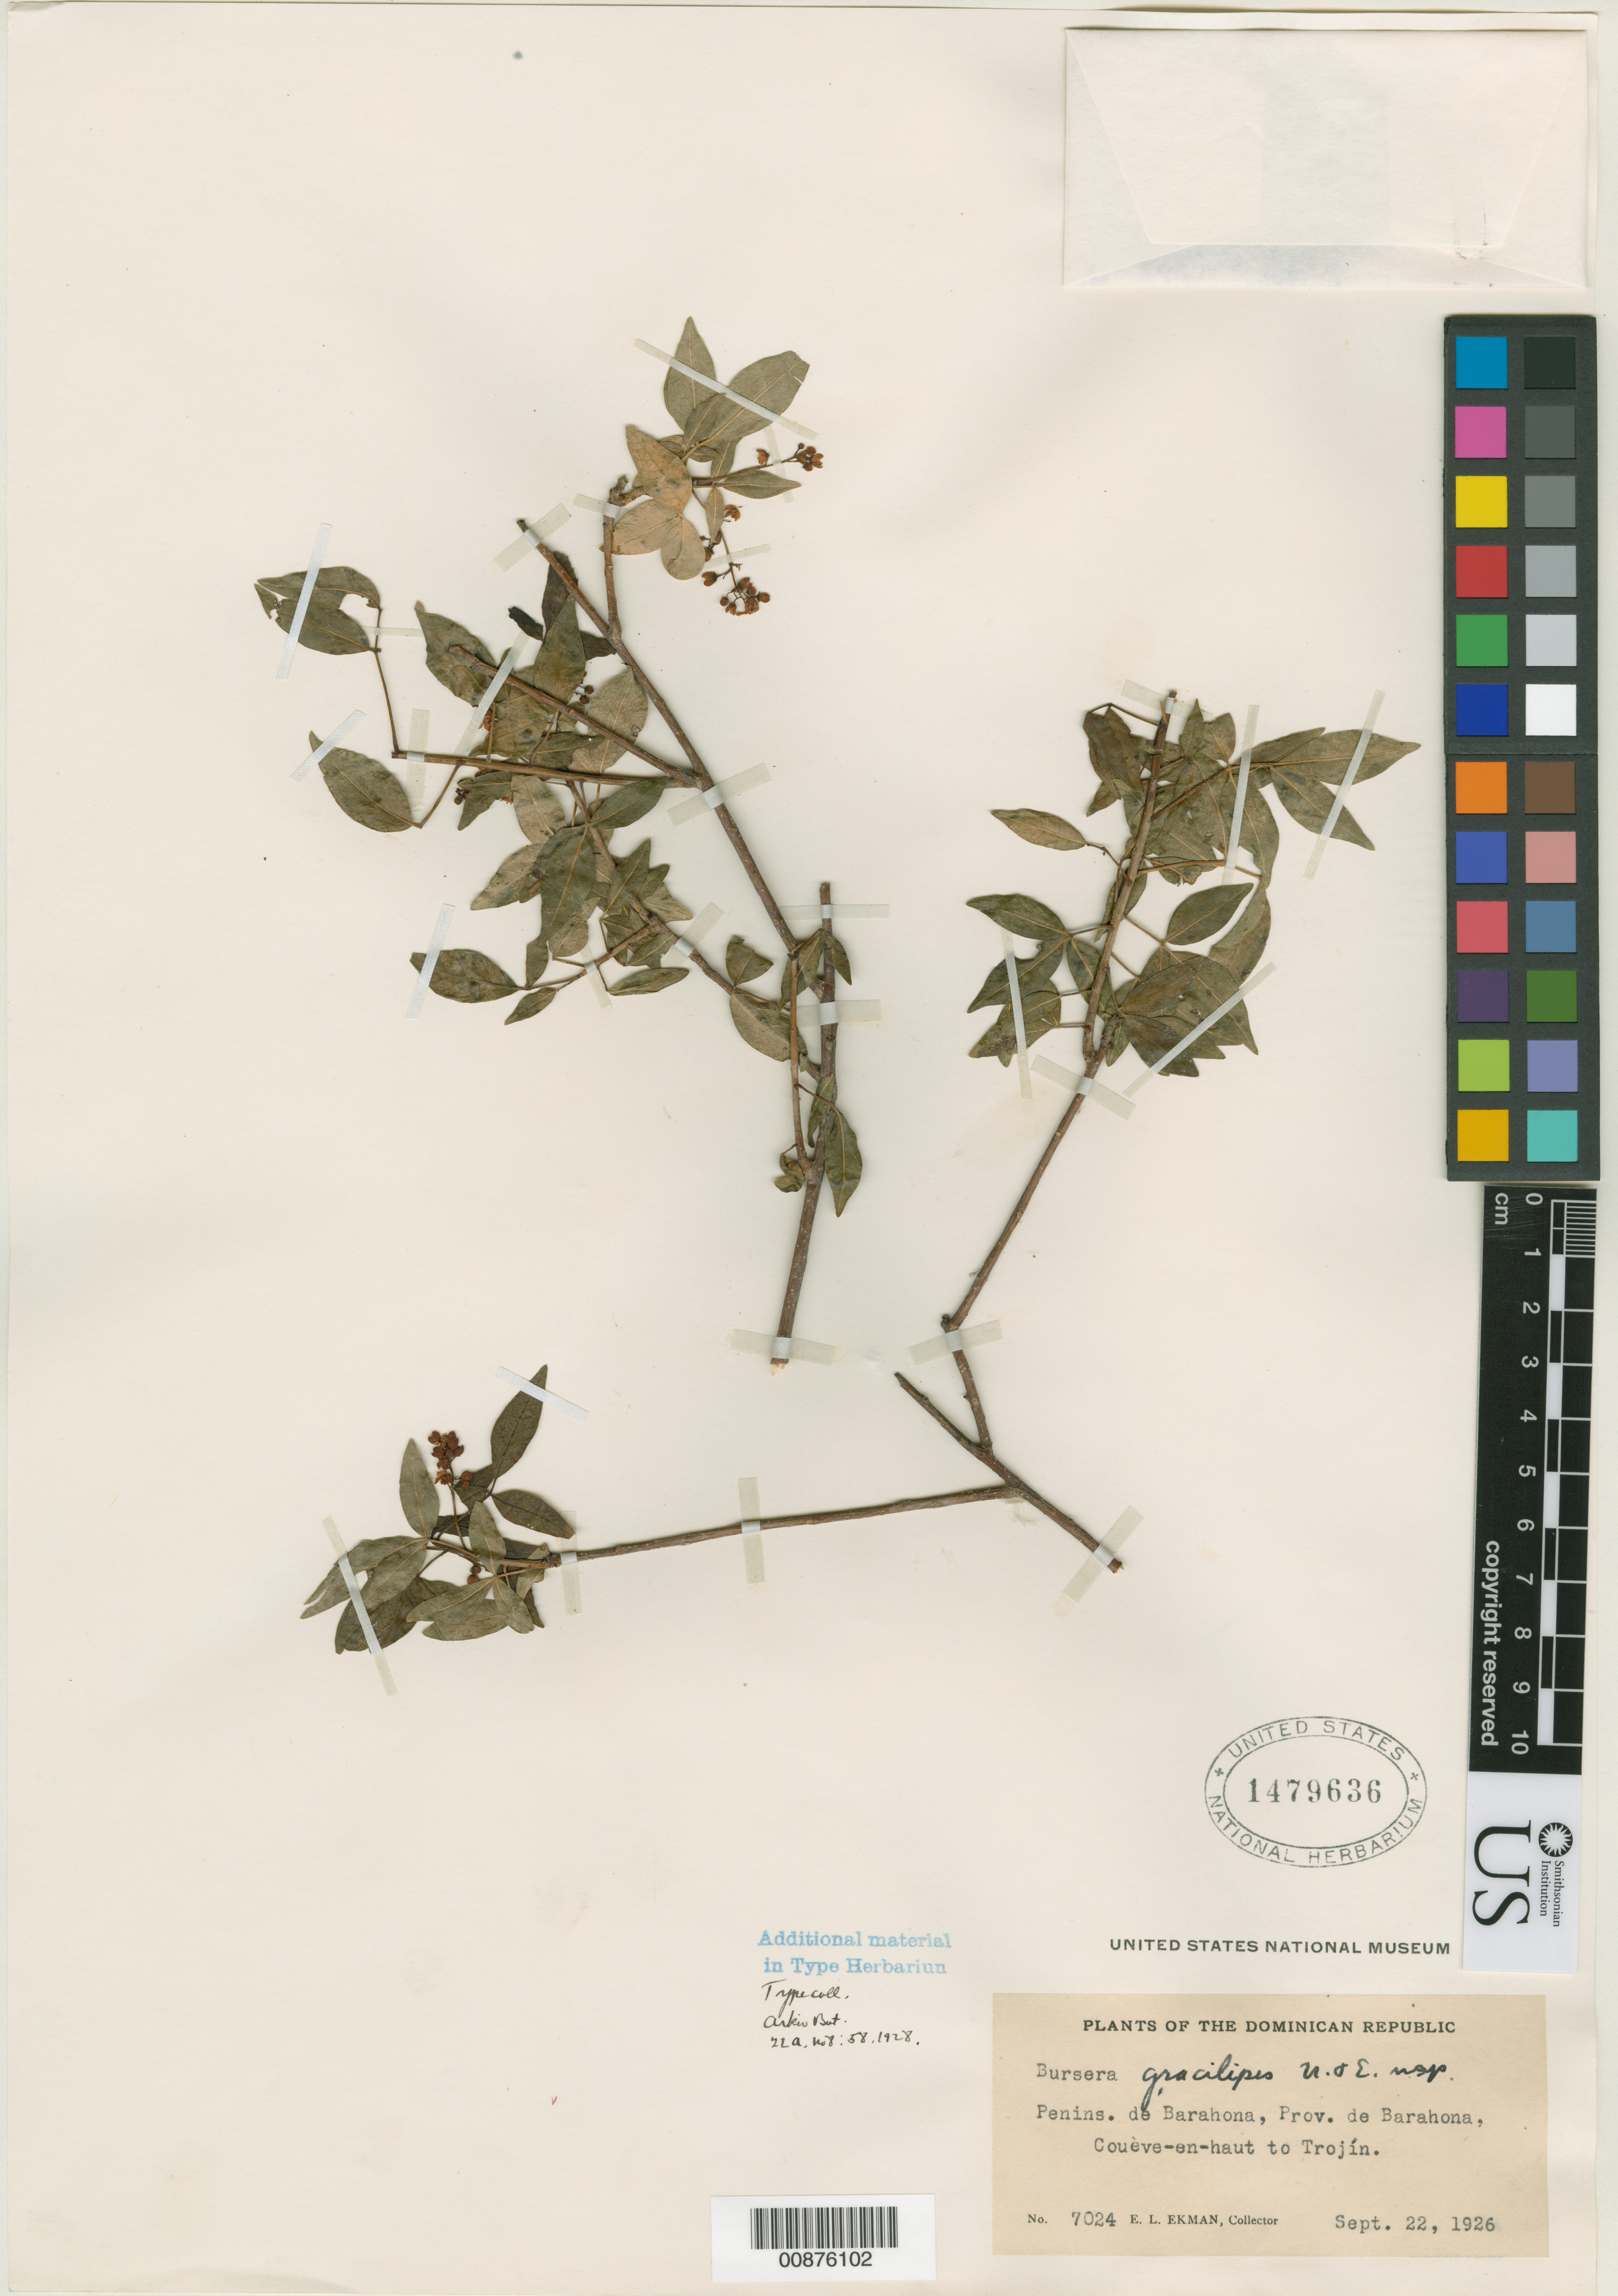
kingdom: Plantae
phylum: Tracheophyta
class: Magnoliopsida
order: Sapindales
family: Burseraceae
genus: Bursera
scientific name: Bursera gracilipes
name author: Urb. & Ekman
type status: Isotype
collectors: E. L. Ekman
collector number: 7024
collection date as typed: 22 Sep 1926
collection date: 1926-09-22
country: Dominican Republic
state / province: Barahona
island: Hispaniola Island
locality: Peninsula de Barahona, Couève-en-haut to Trojín.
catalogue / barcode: US 1479636